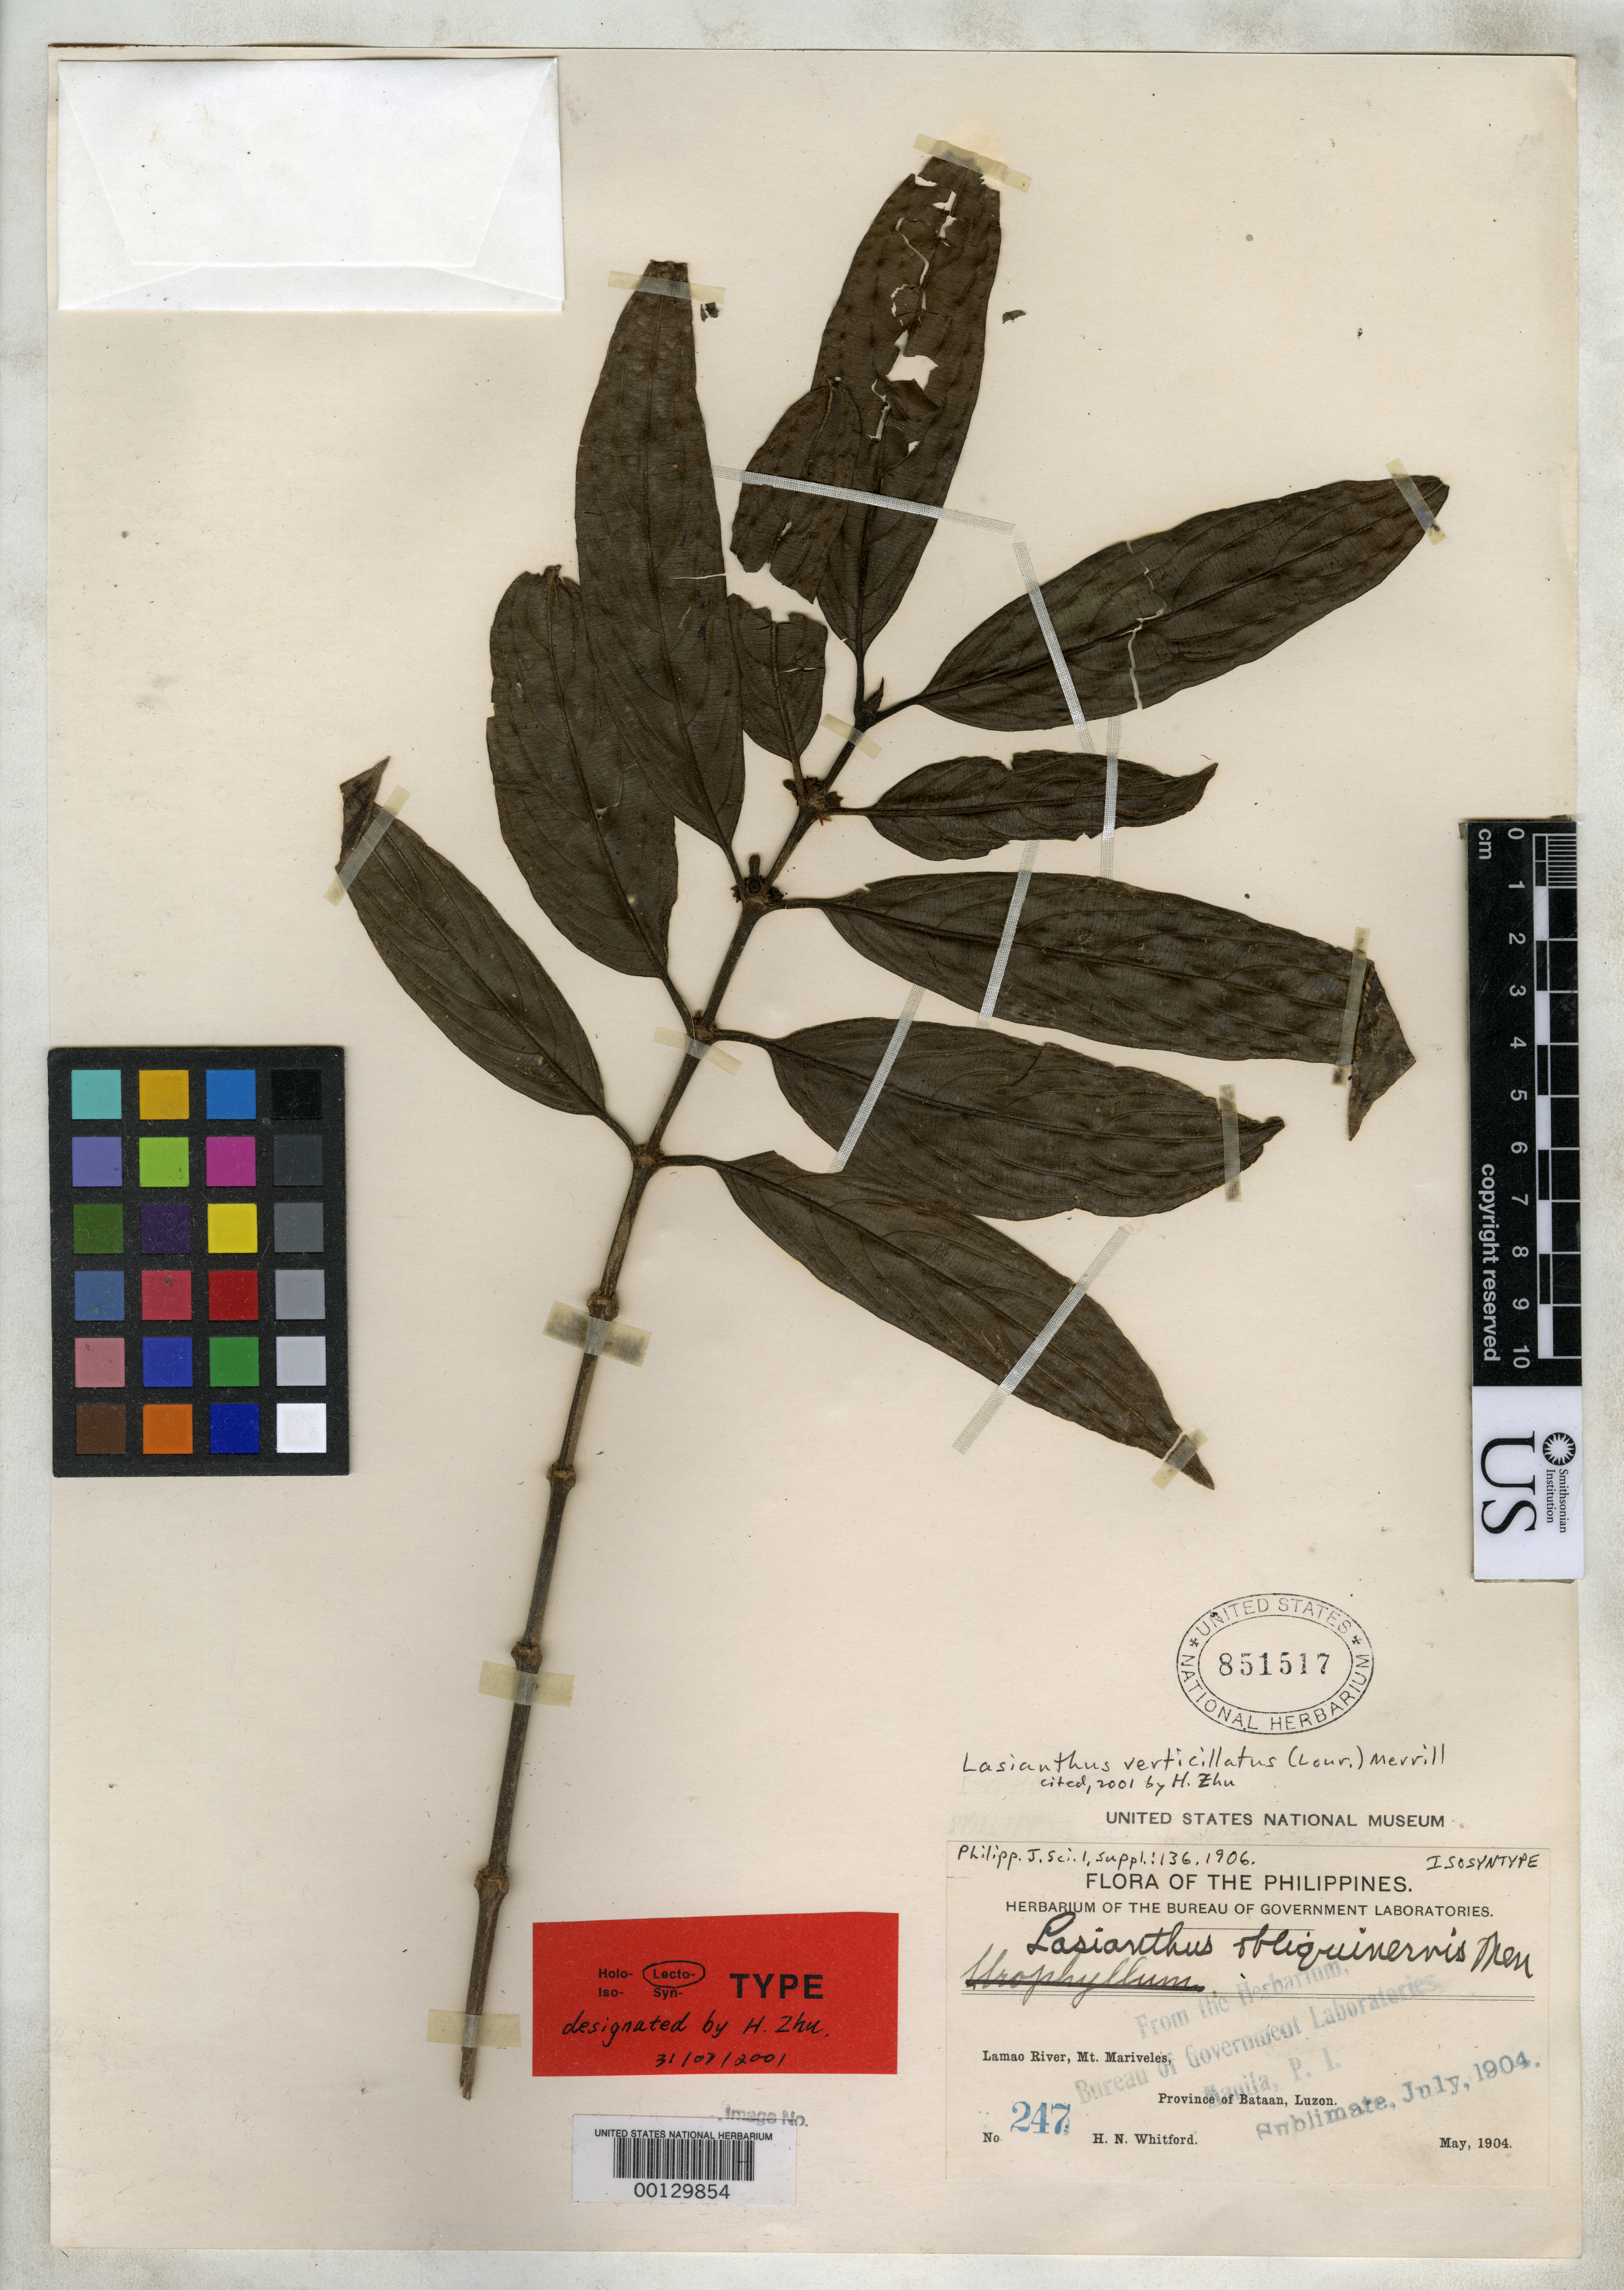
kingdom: Plantae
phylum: Tracheophyta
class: Magnoliopsida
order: Gentianales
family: Rubiaceae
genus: Lasianthus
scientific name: Lasianthus obliquinervis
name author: Merr.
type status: Isosyntype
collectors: H. N. Whitford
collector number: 247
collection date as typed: May 1904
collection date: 1904-05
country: Philippines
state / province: Central Luzon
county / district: Bataan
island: Luzon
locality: Lamao River, Mt Mariveles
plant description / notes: Specimen annotated as lectotype, "designated by H. Zhu, 31/07/2001" but lectotypification apparently ined. as of June 2010.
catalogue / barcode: US 851517